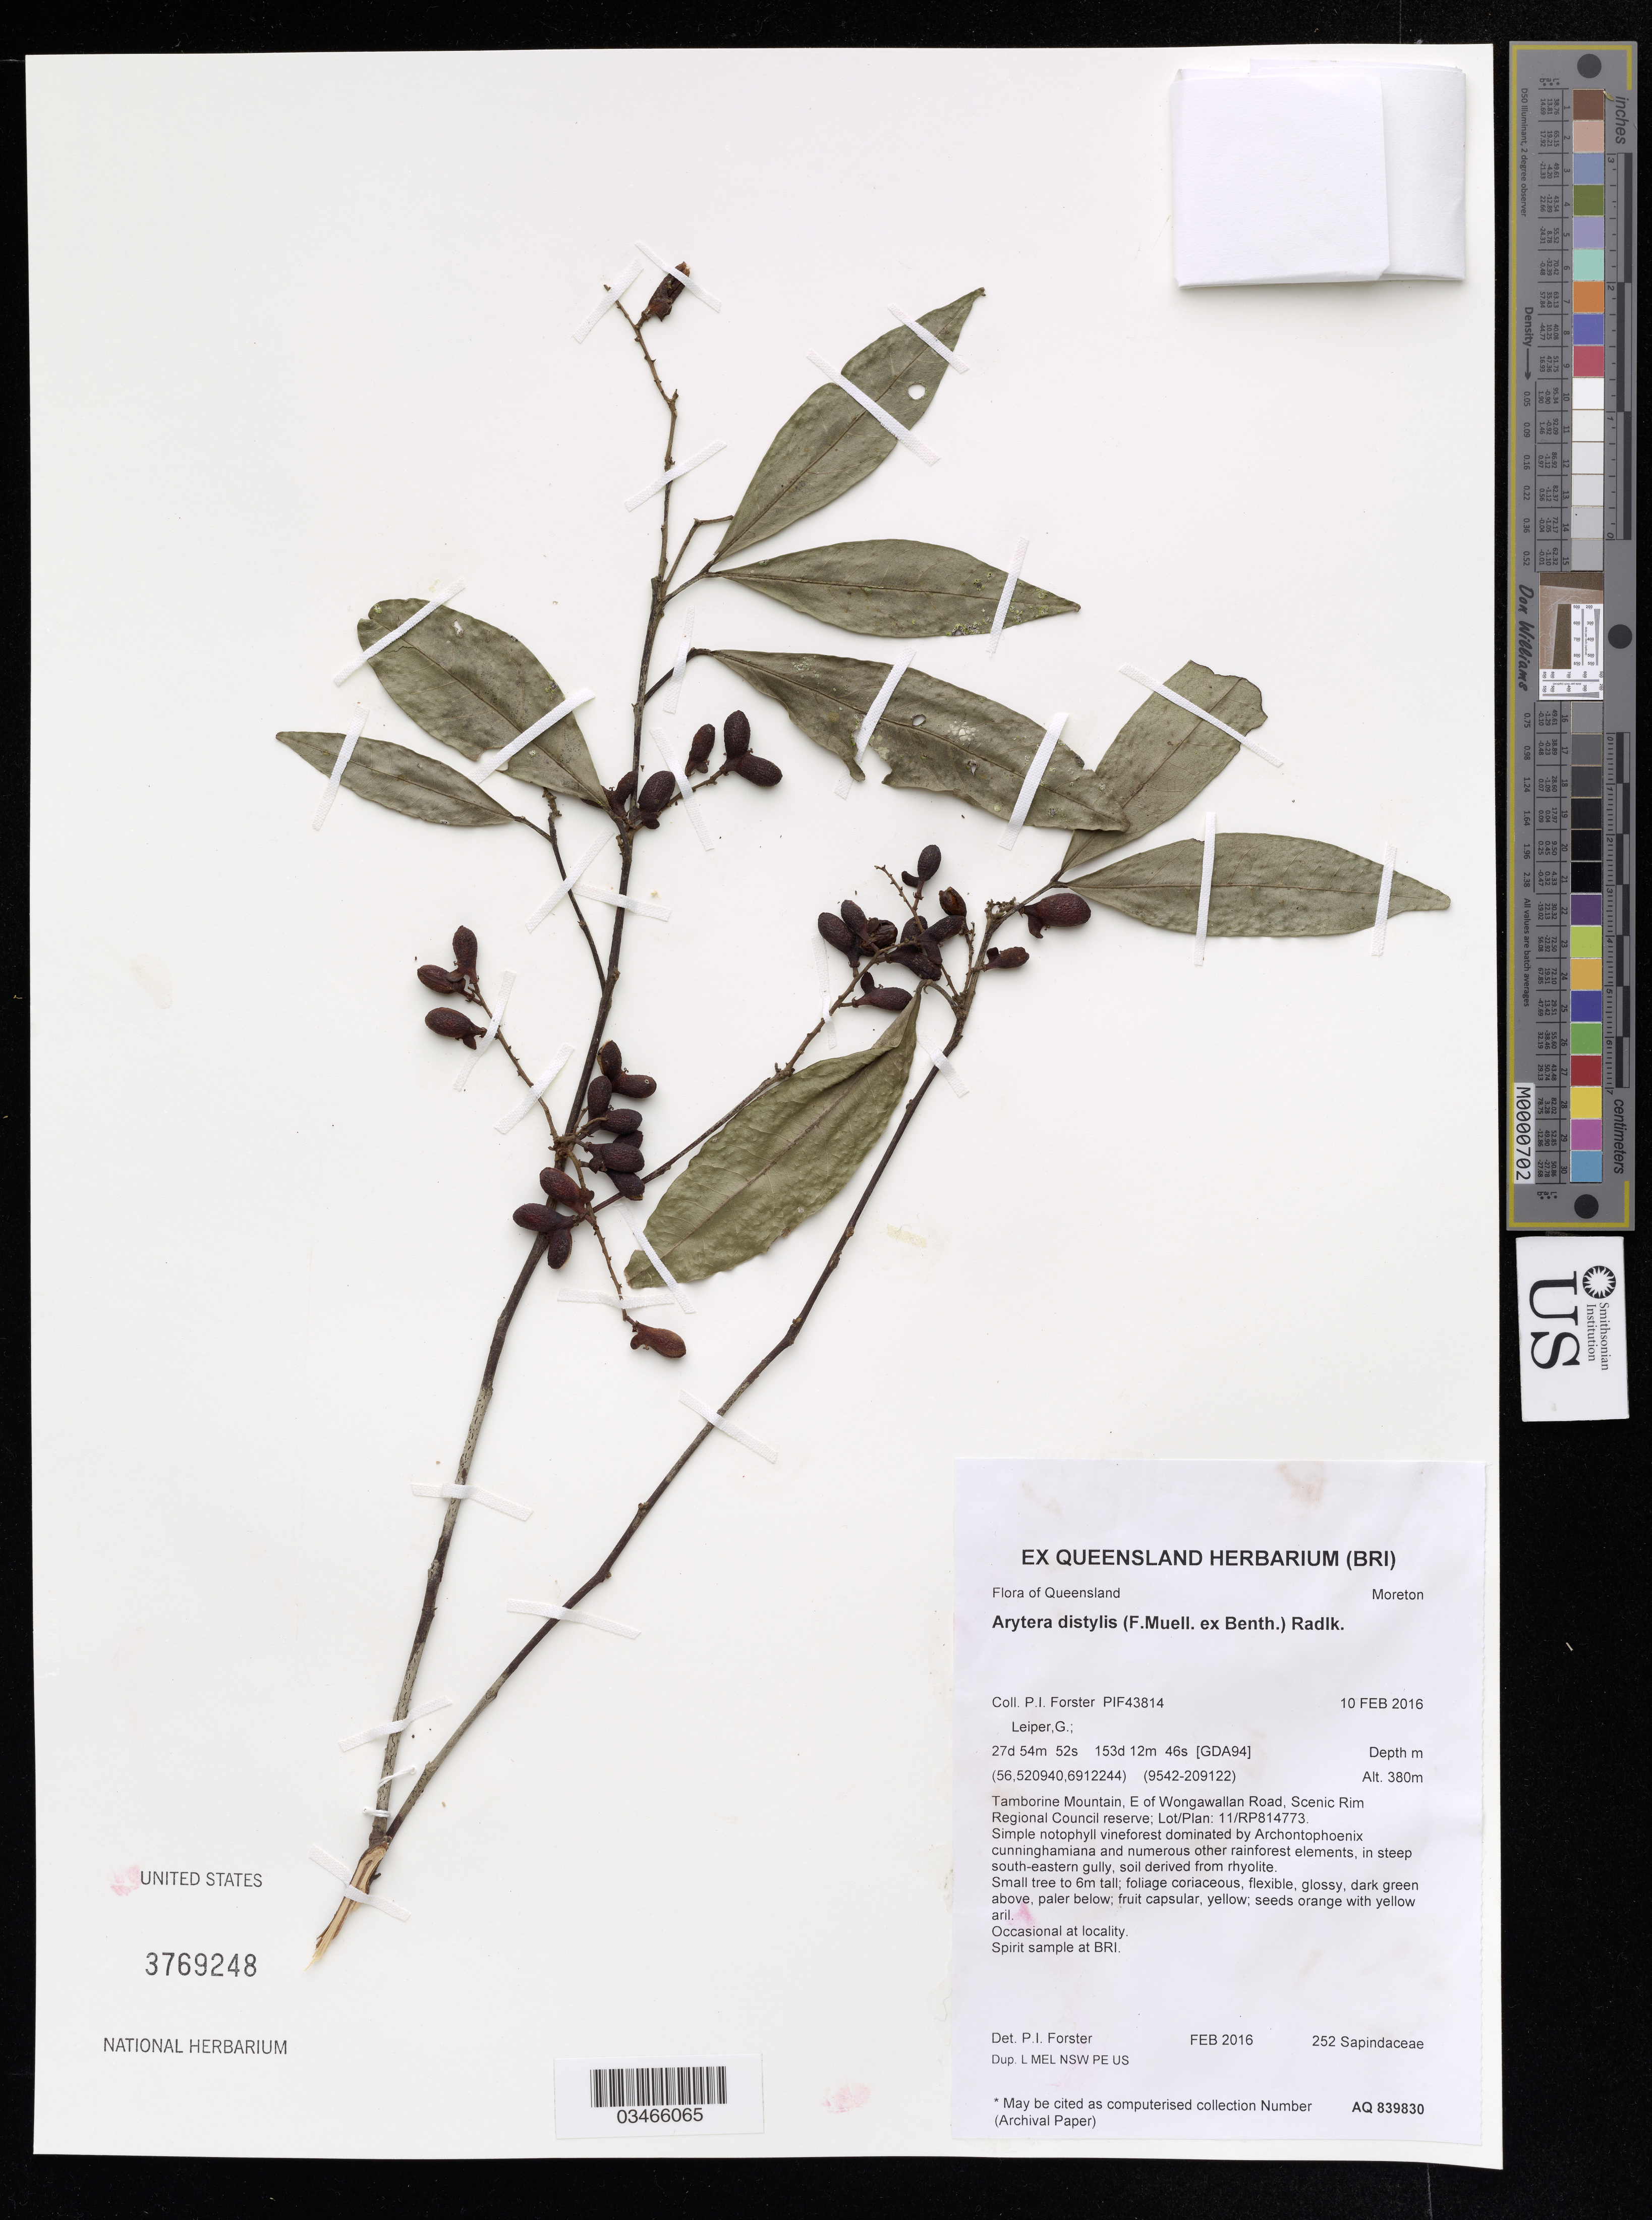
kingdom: Plantae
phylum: Tracheophyta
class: Magnoliopsida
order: Sapindales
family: Sapindaceae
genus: Arytera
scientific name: Arytera distylis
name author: (F. Muell. ex Benth.) Radlk.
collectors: P. Forster & G. Leiper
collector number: PIF43814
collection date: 2016-02-10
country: Australia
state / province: Queensland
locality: Moreton. Tamborine Mountain, E of Wongawallan Road, Scenic Rim Regional Council reserve; Lot/Plan: 11/RP814773.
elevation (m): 380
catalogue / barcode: US 3769248